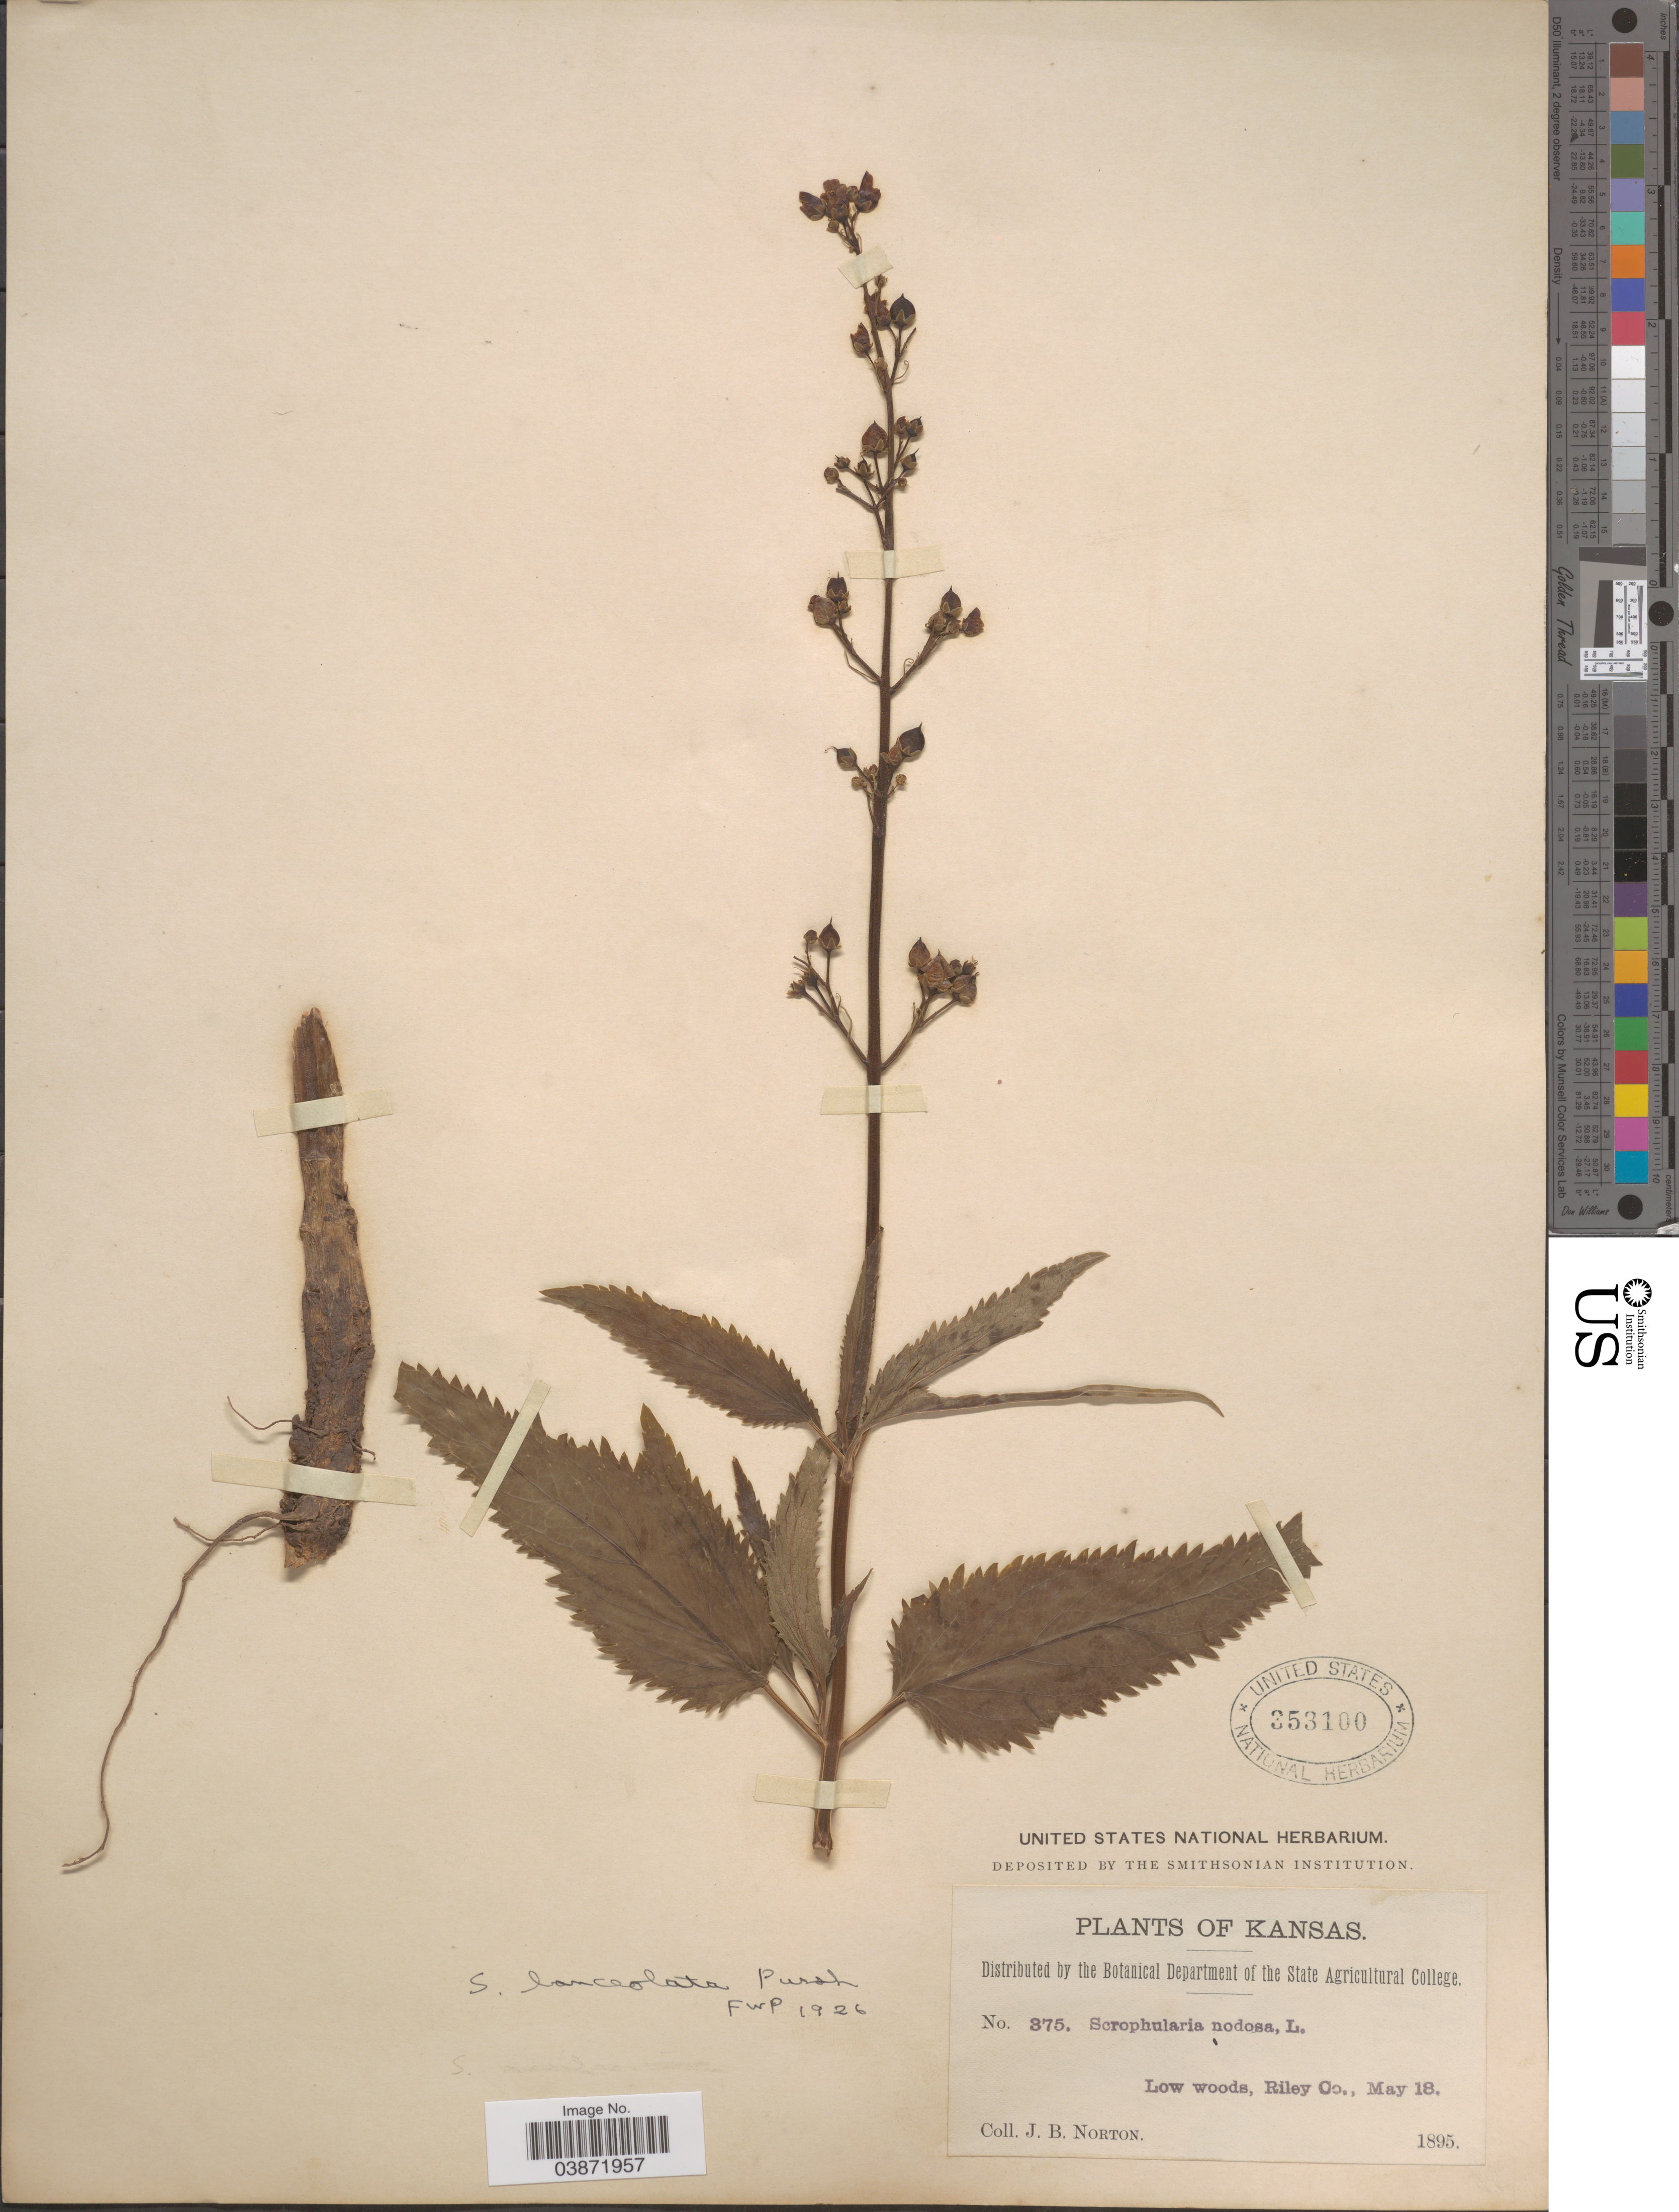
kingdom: Plantae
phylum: Tracheophyta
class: Magnoliopsida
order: Lamiales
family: Scrophulariaceae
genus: Scrophularia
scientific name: Scrophularia lanceolata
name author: Pursh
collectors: J. B. Norton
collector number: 375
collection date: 1895-05-18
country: United States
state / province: Kansas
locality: Riley Co.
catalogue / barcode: US 353100